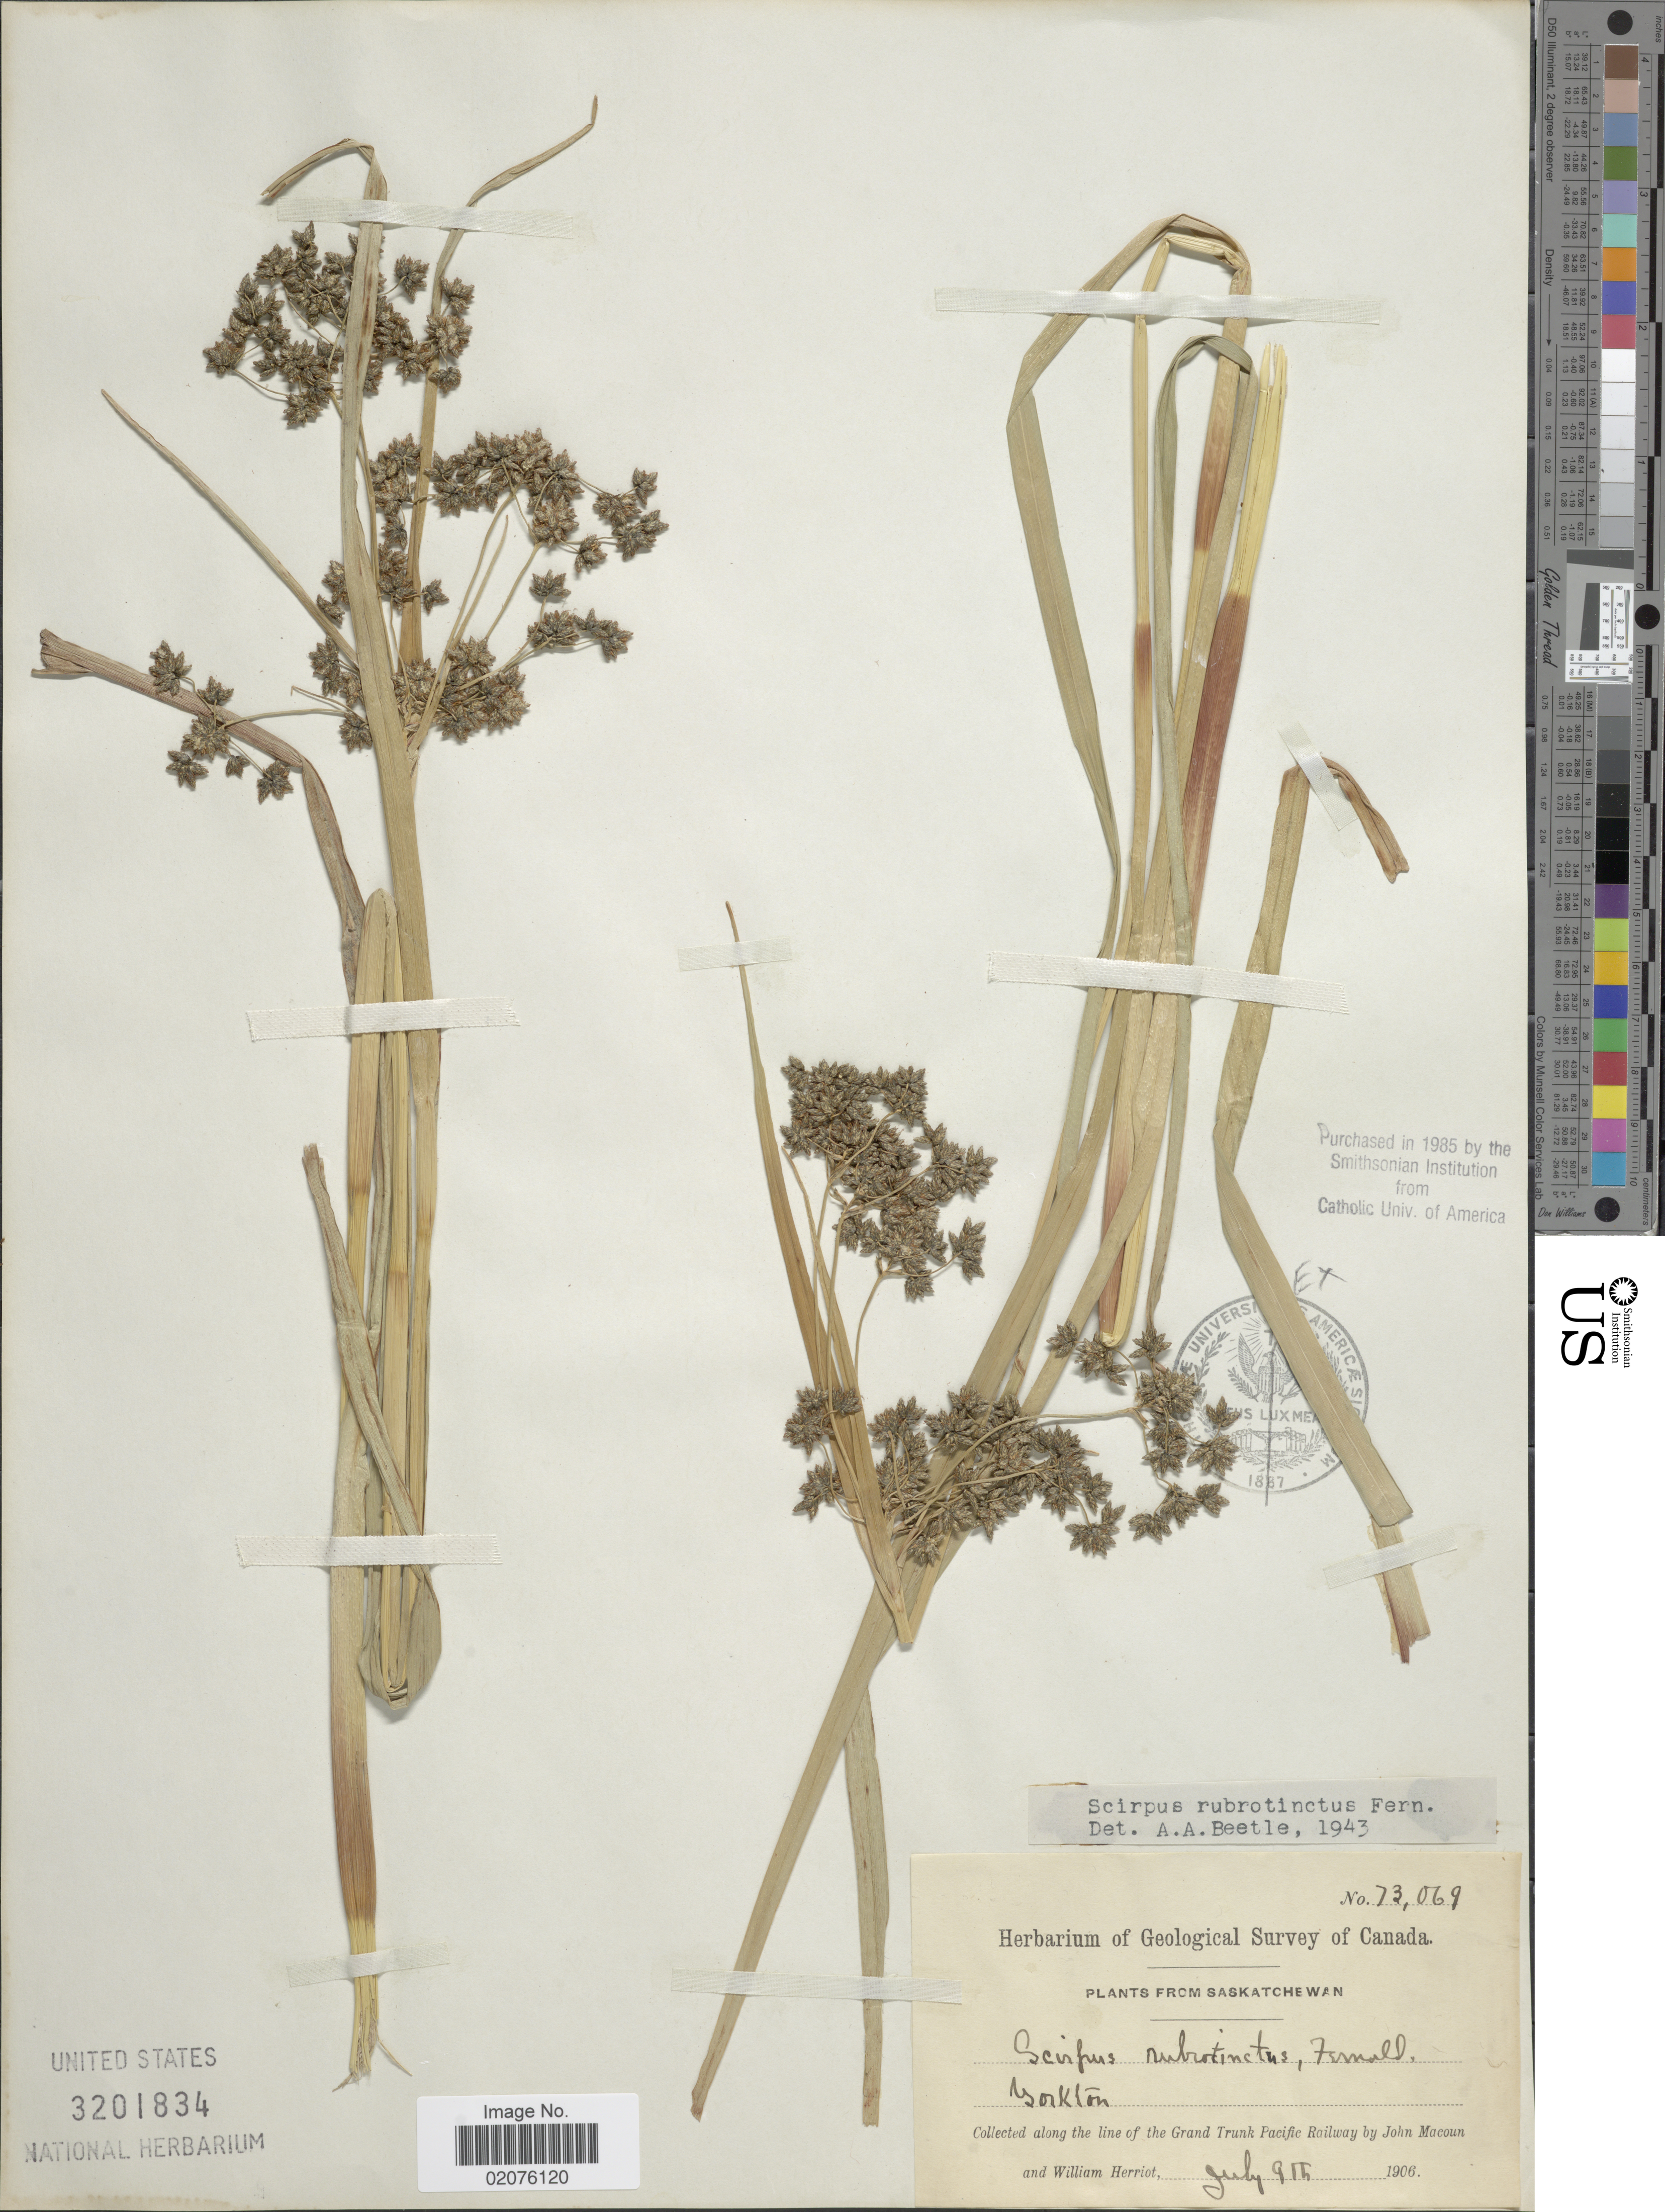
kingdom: Plantae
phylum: Tracheophyta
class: Liliopsida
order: Poales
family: Cyperaceae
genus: Scirpus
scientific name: Scirpus microcarpus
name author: J. Presl & C. Presl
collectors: J. Macoun & W. Herriot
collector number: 73069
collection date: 1906-07-09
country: Canada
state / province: Saskatchewan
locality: Yorkton along the line of the Grand trunk Pacific Railway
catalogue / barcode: US 3201834